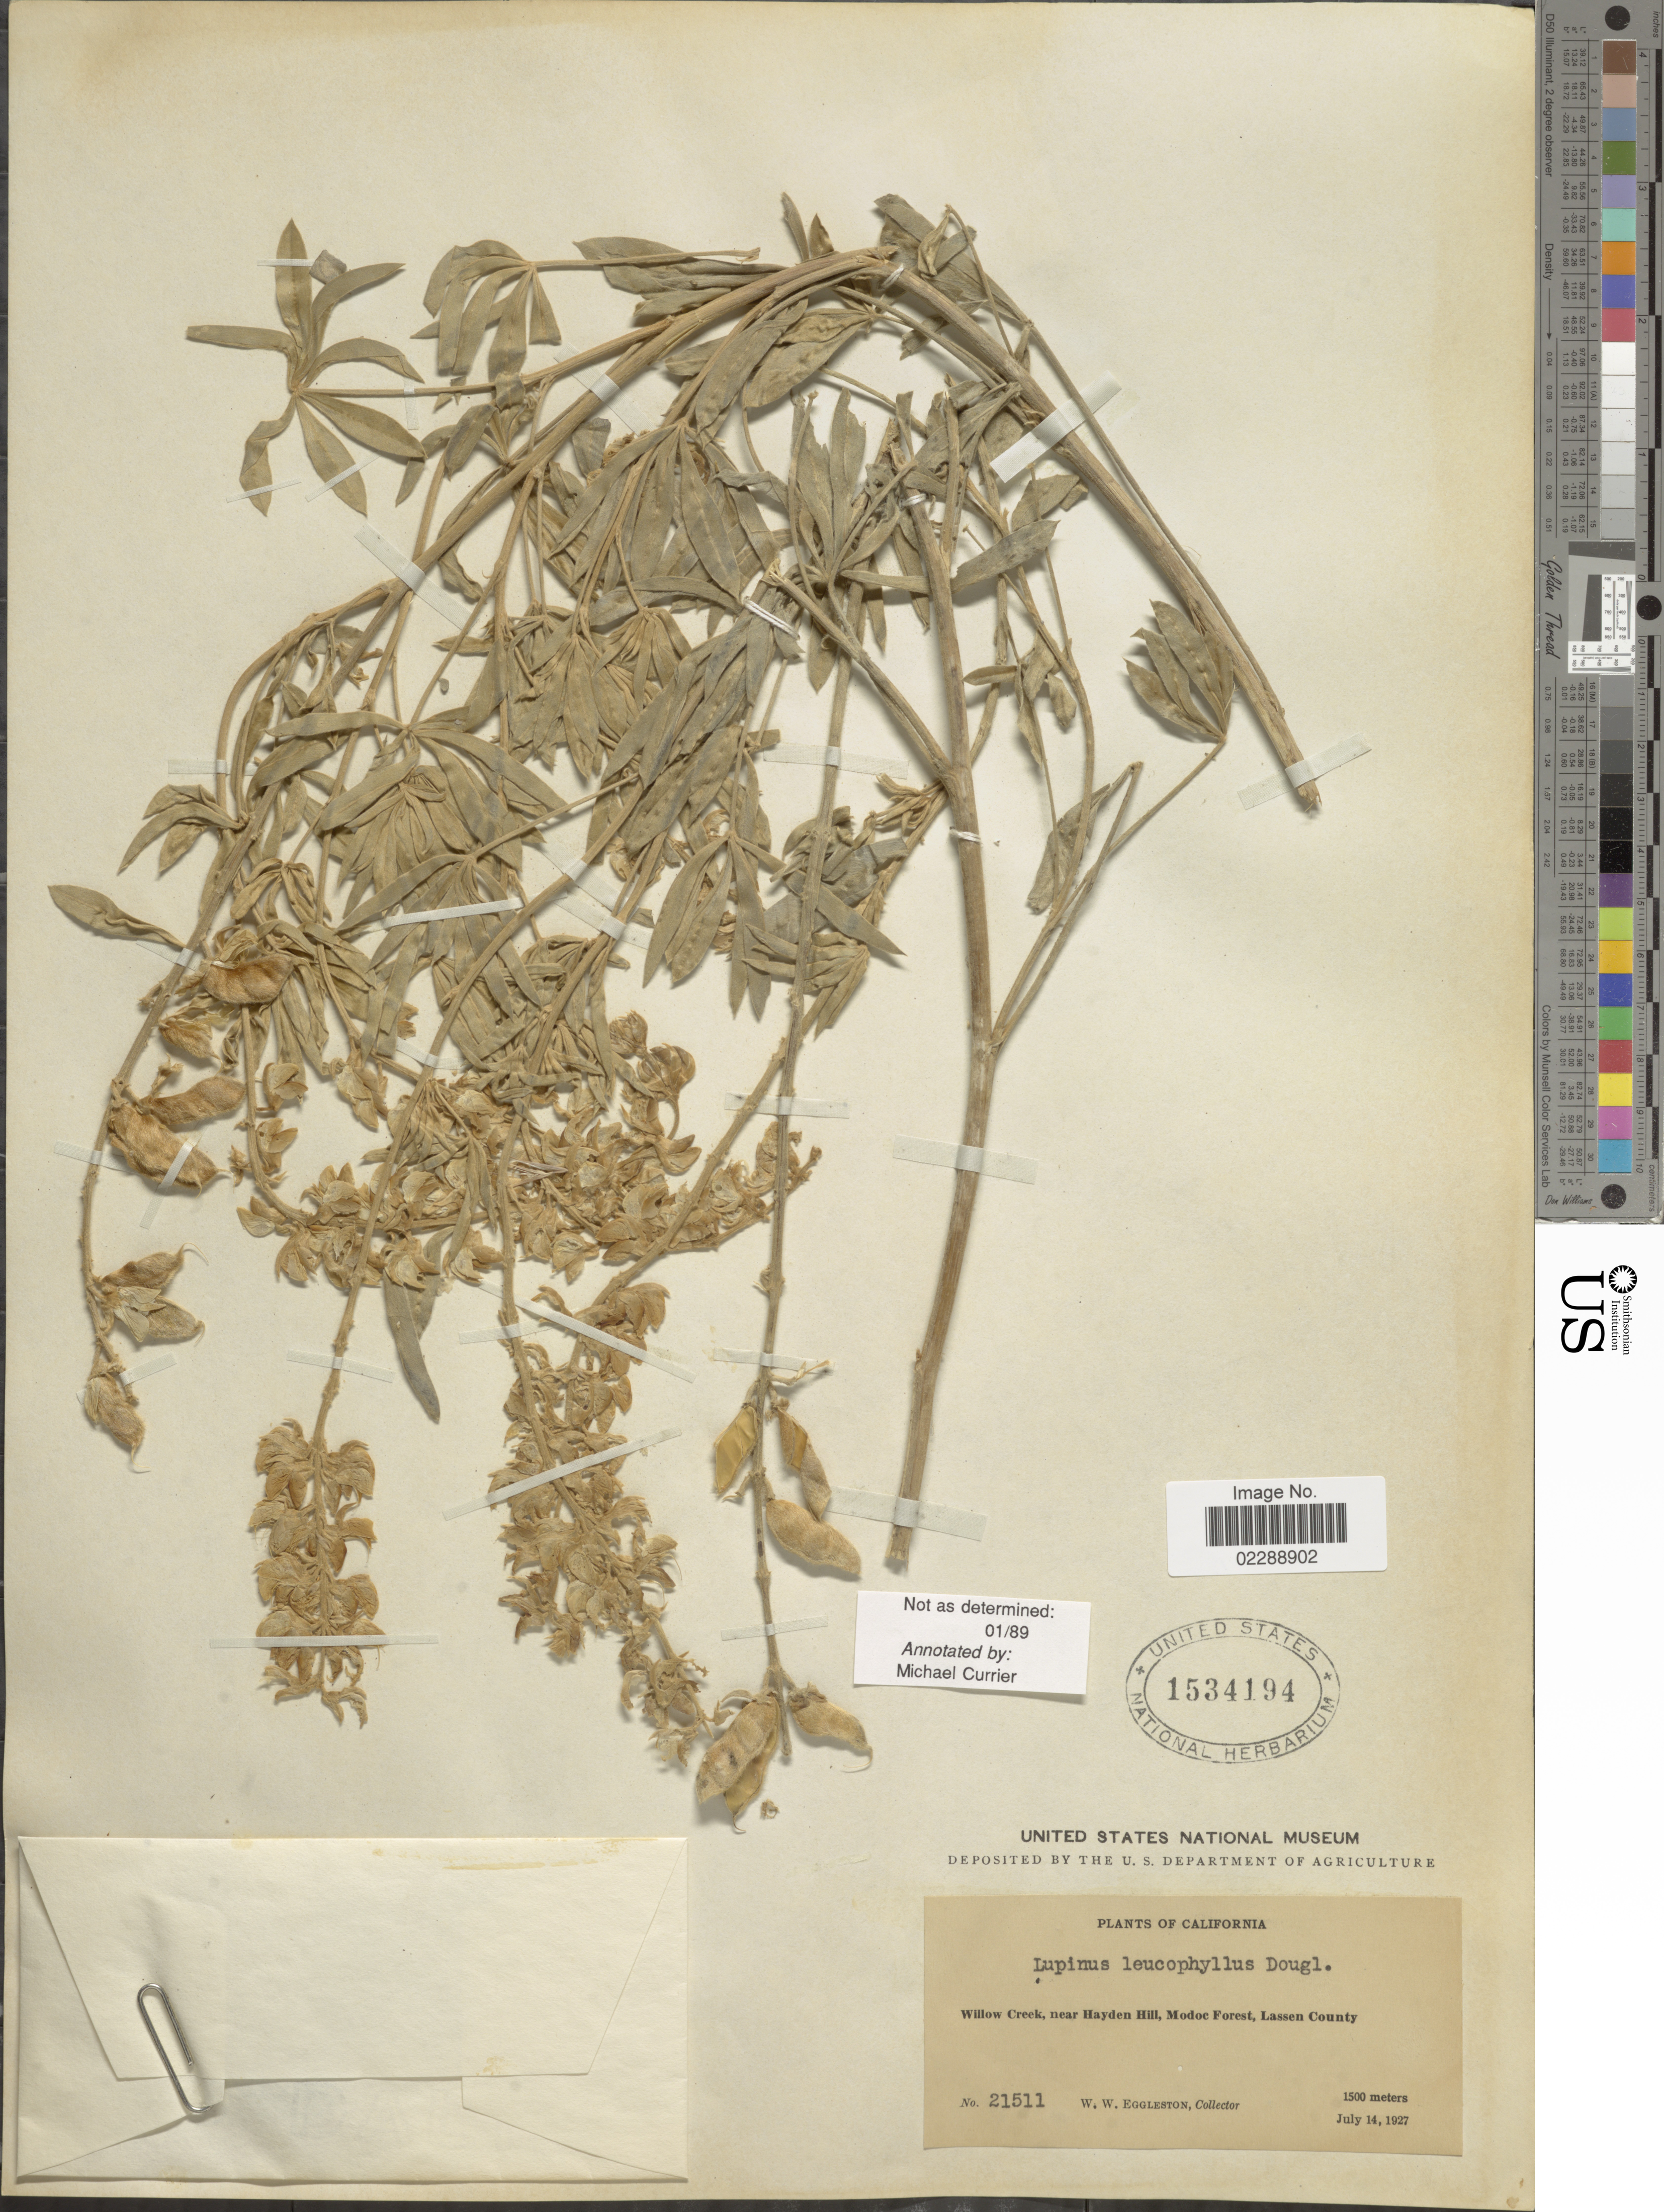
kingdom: Plantae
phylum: Tracheophyta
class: Magnoliopsida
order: Fabales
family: Fabaceae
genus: Lupinus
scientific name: Lupinus sp.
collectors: W. W. Eggleston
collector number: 21511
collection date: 1927-07-14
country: United States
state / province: California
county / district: Lassen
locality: Willow Creek, near Hayden Hill, Modoc Forest, Lassen County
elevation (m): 1500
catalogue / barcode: US 1534194